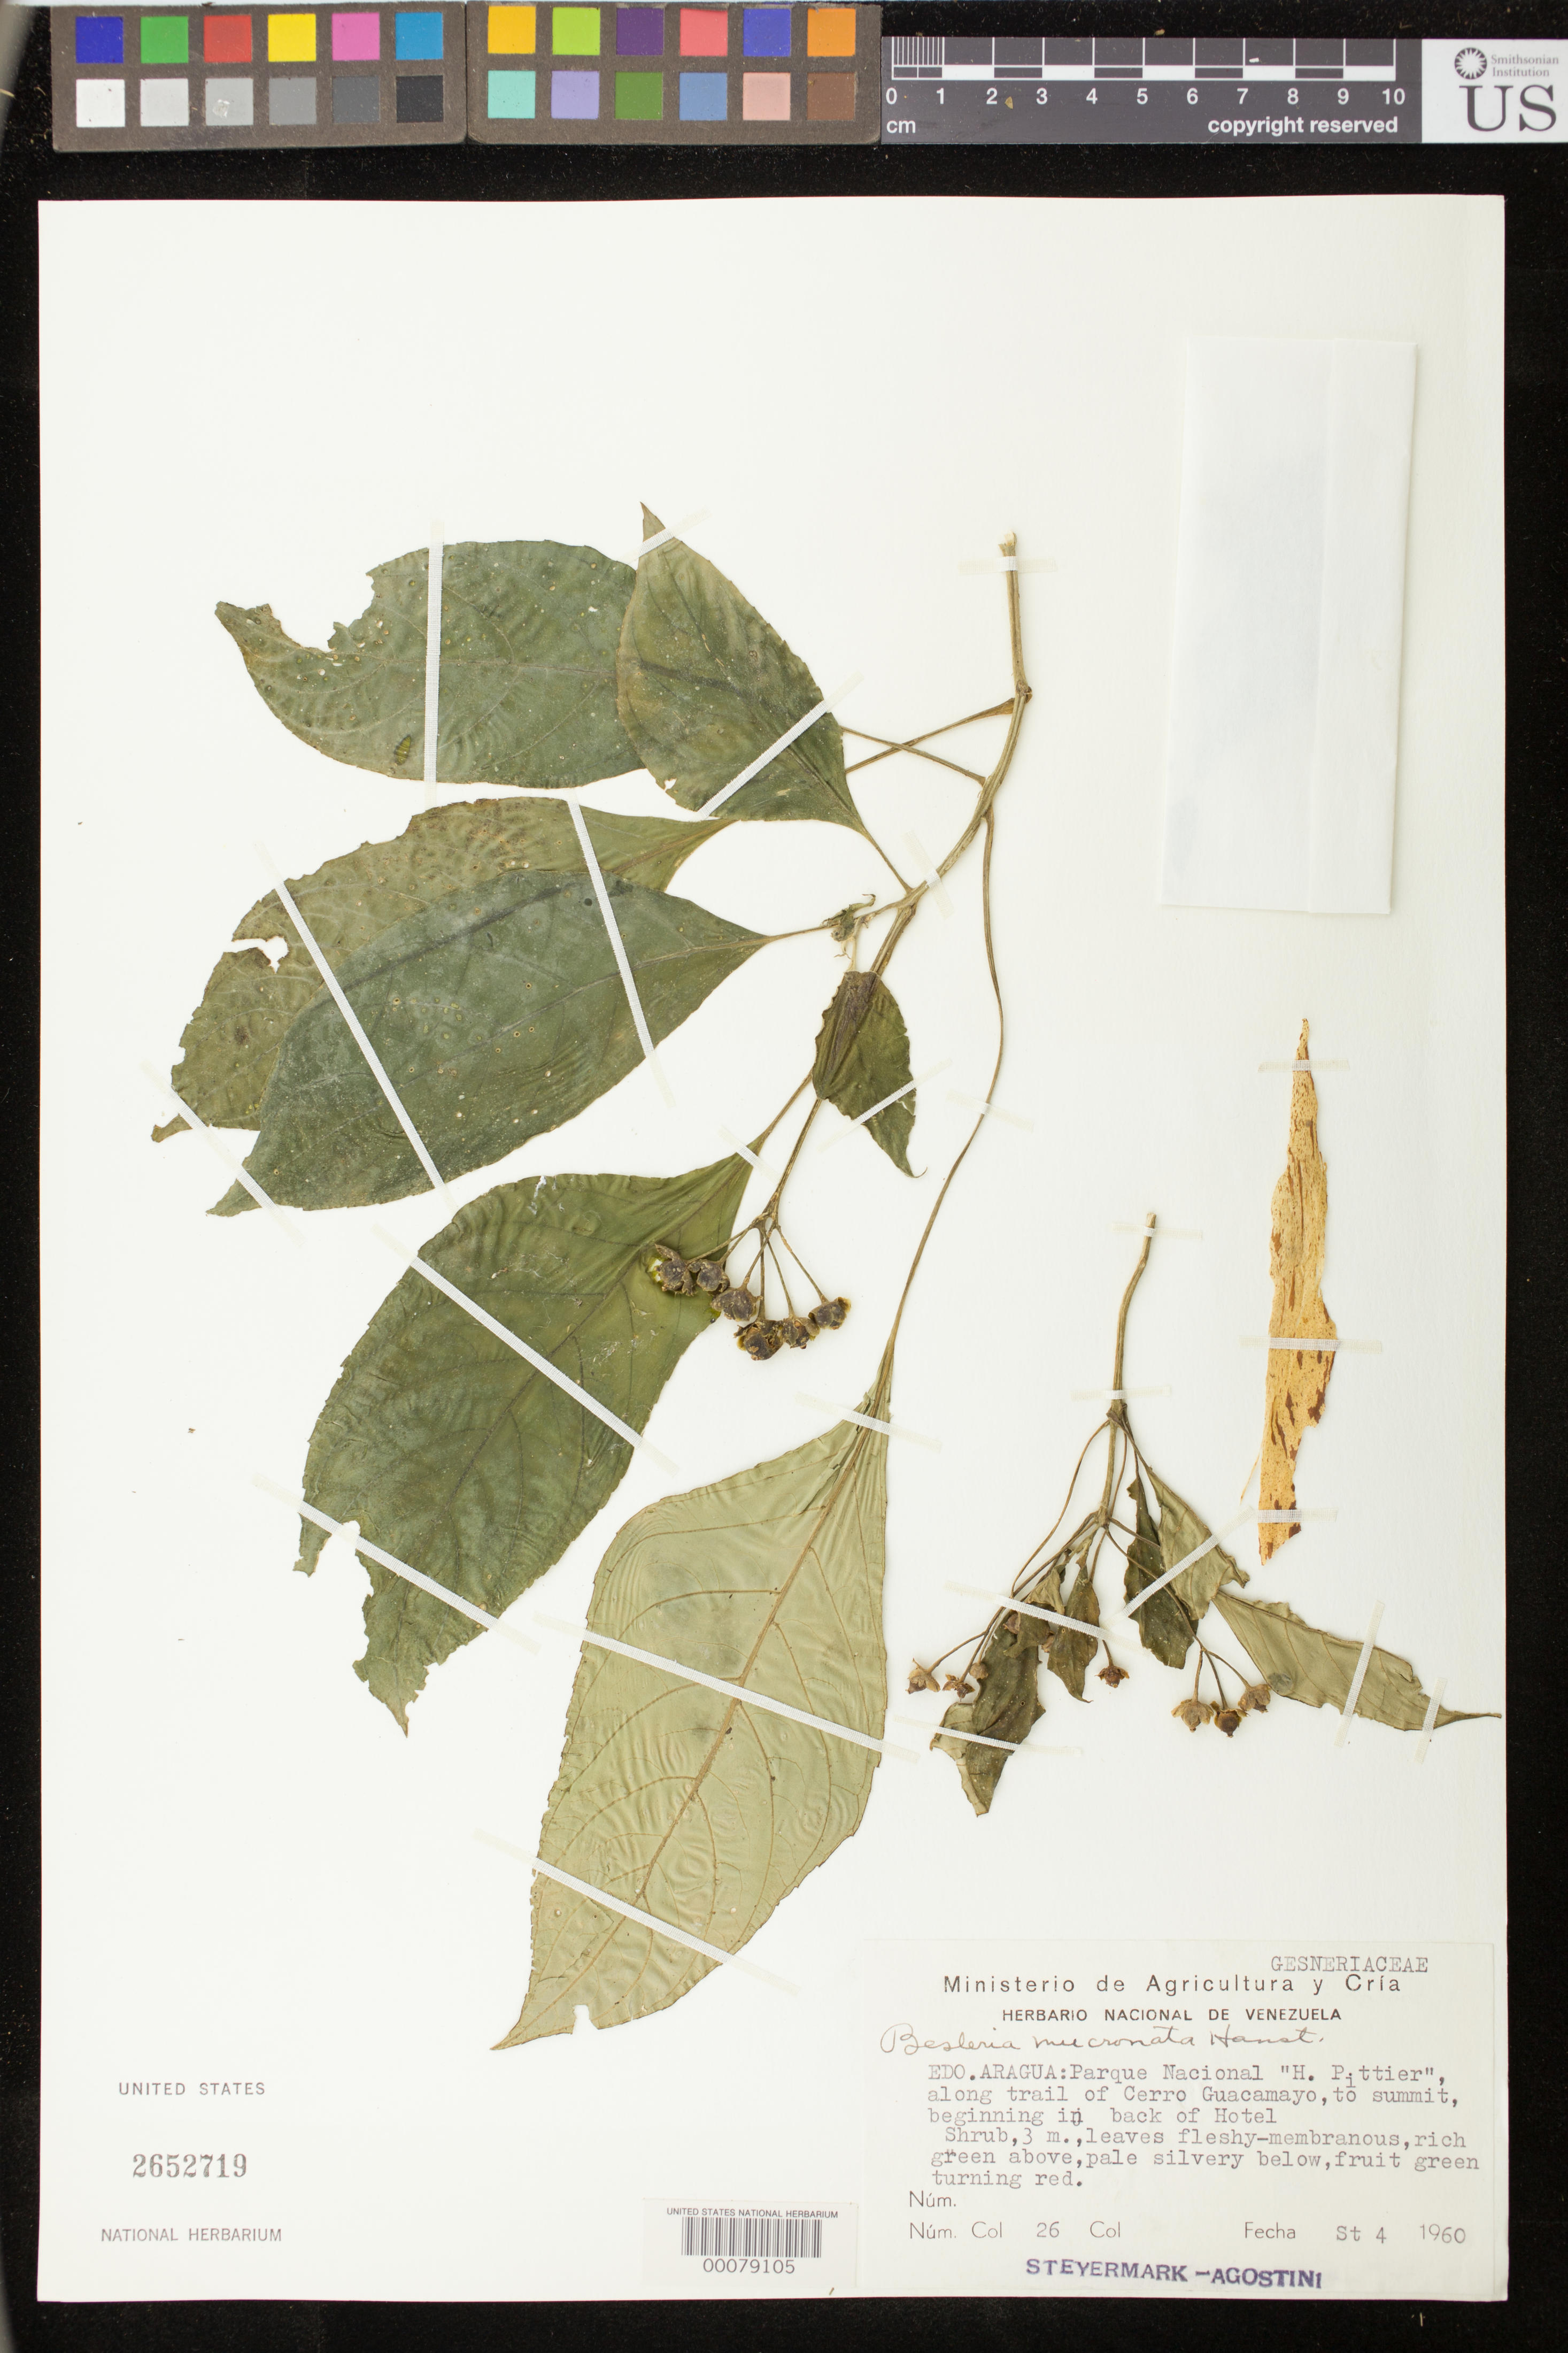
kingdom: Plantae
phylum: Tracheophyta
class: Magnoliopsida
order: Lamiales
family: Gesneriaceae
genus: Besleria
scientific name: Besleria mucronata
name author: Hanst.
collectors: J. Steyermark & G. Agostini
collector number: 26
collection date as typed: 04 Sep 1960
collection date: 1960-09-04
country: Venezuela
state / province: Aragua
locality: Parque Nacional "H.Pittier", along trail of Cerro Guacamayo, to summit, beginning in back of hotel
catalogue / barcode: US 2652719